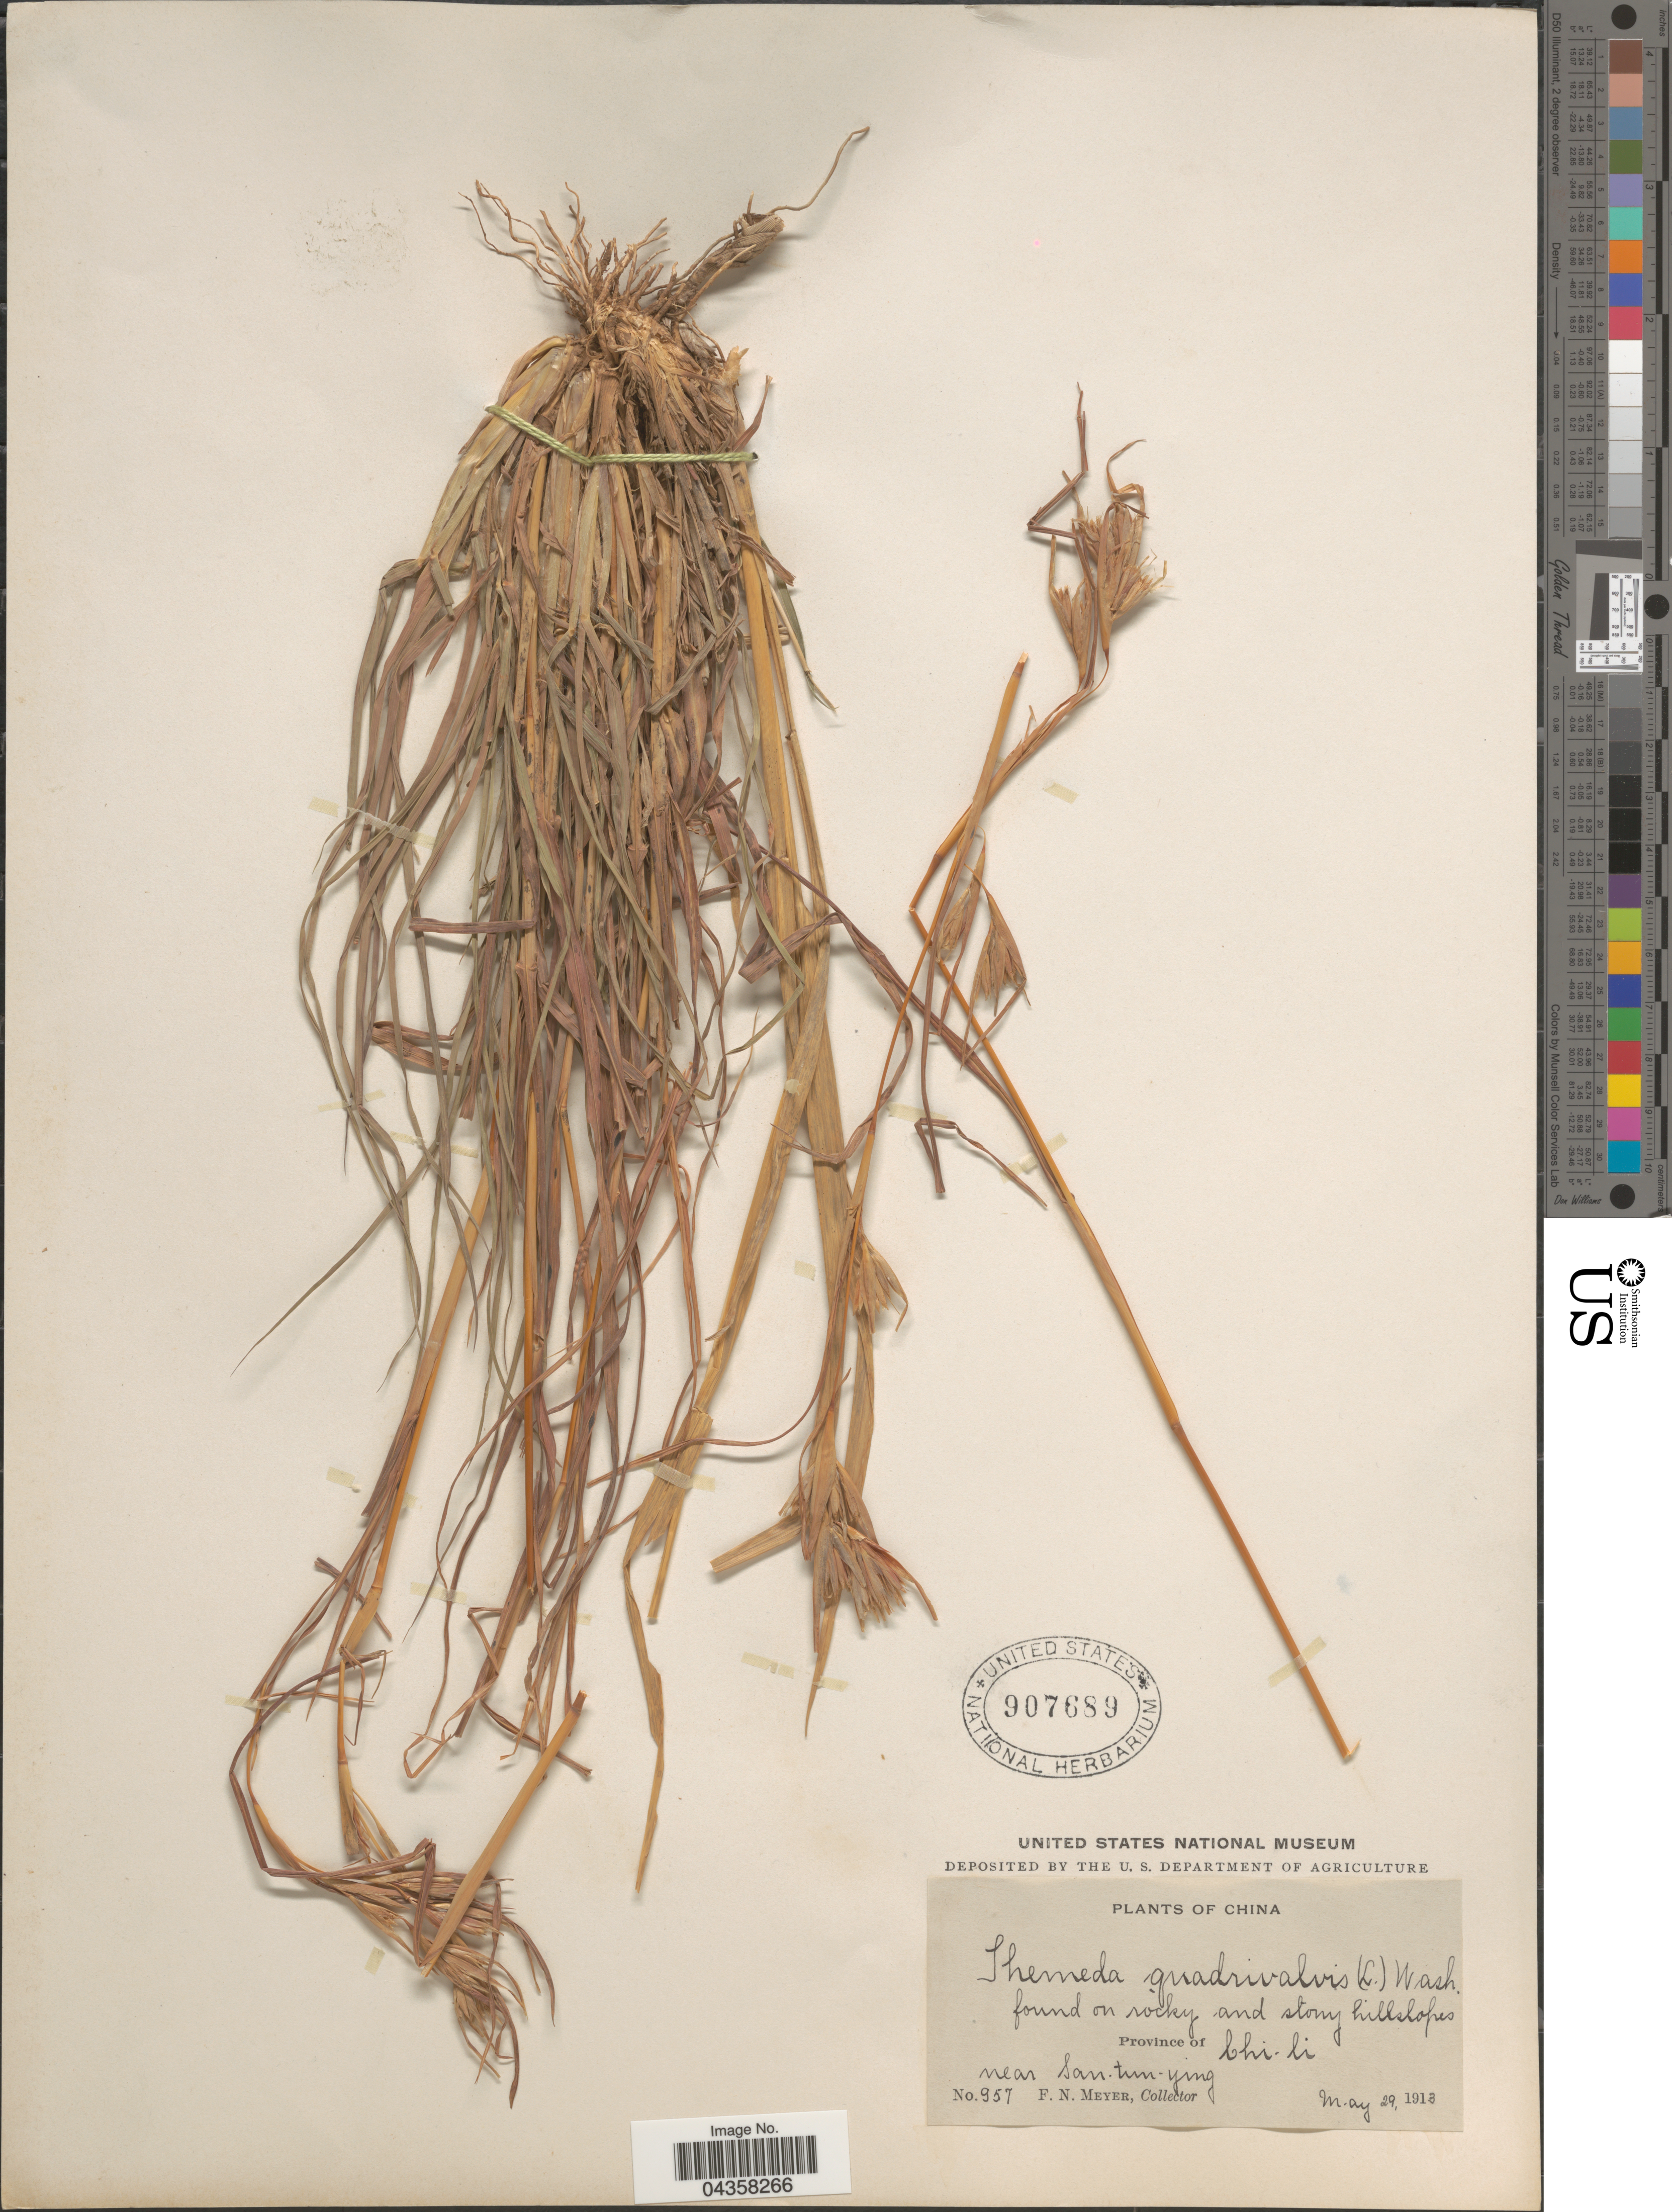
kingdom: Plantae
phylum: Tracheophyta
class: Liliopsida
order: Poales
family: Poaceae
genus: Themeda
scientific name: Themeda triandra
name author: Forssk.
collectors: F. N. Meyer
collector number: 957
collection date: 1913-05-29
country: China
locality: Province of Chi-li near San-tun-ying,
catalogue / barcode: US 907689